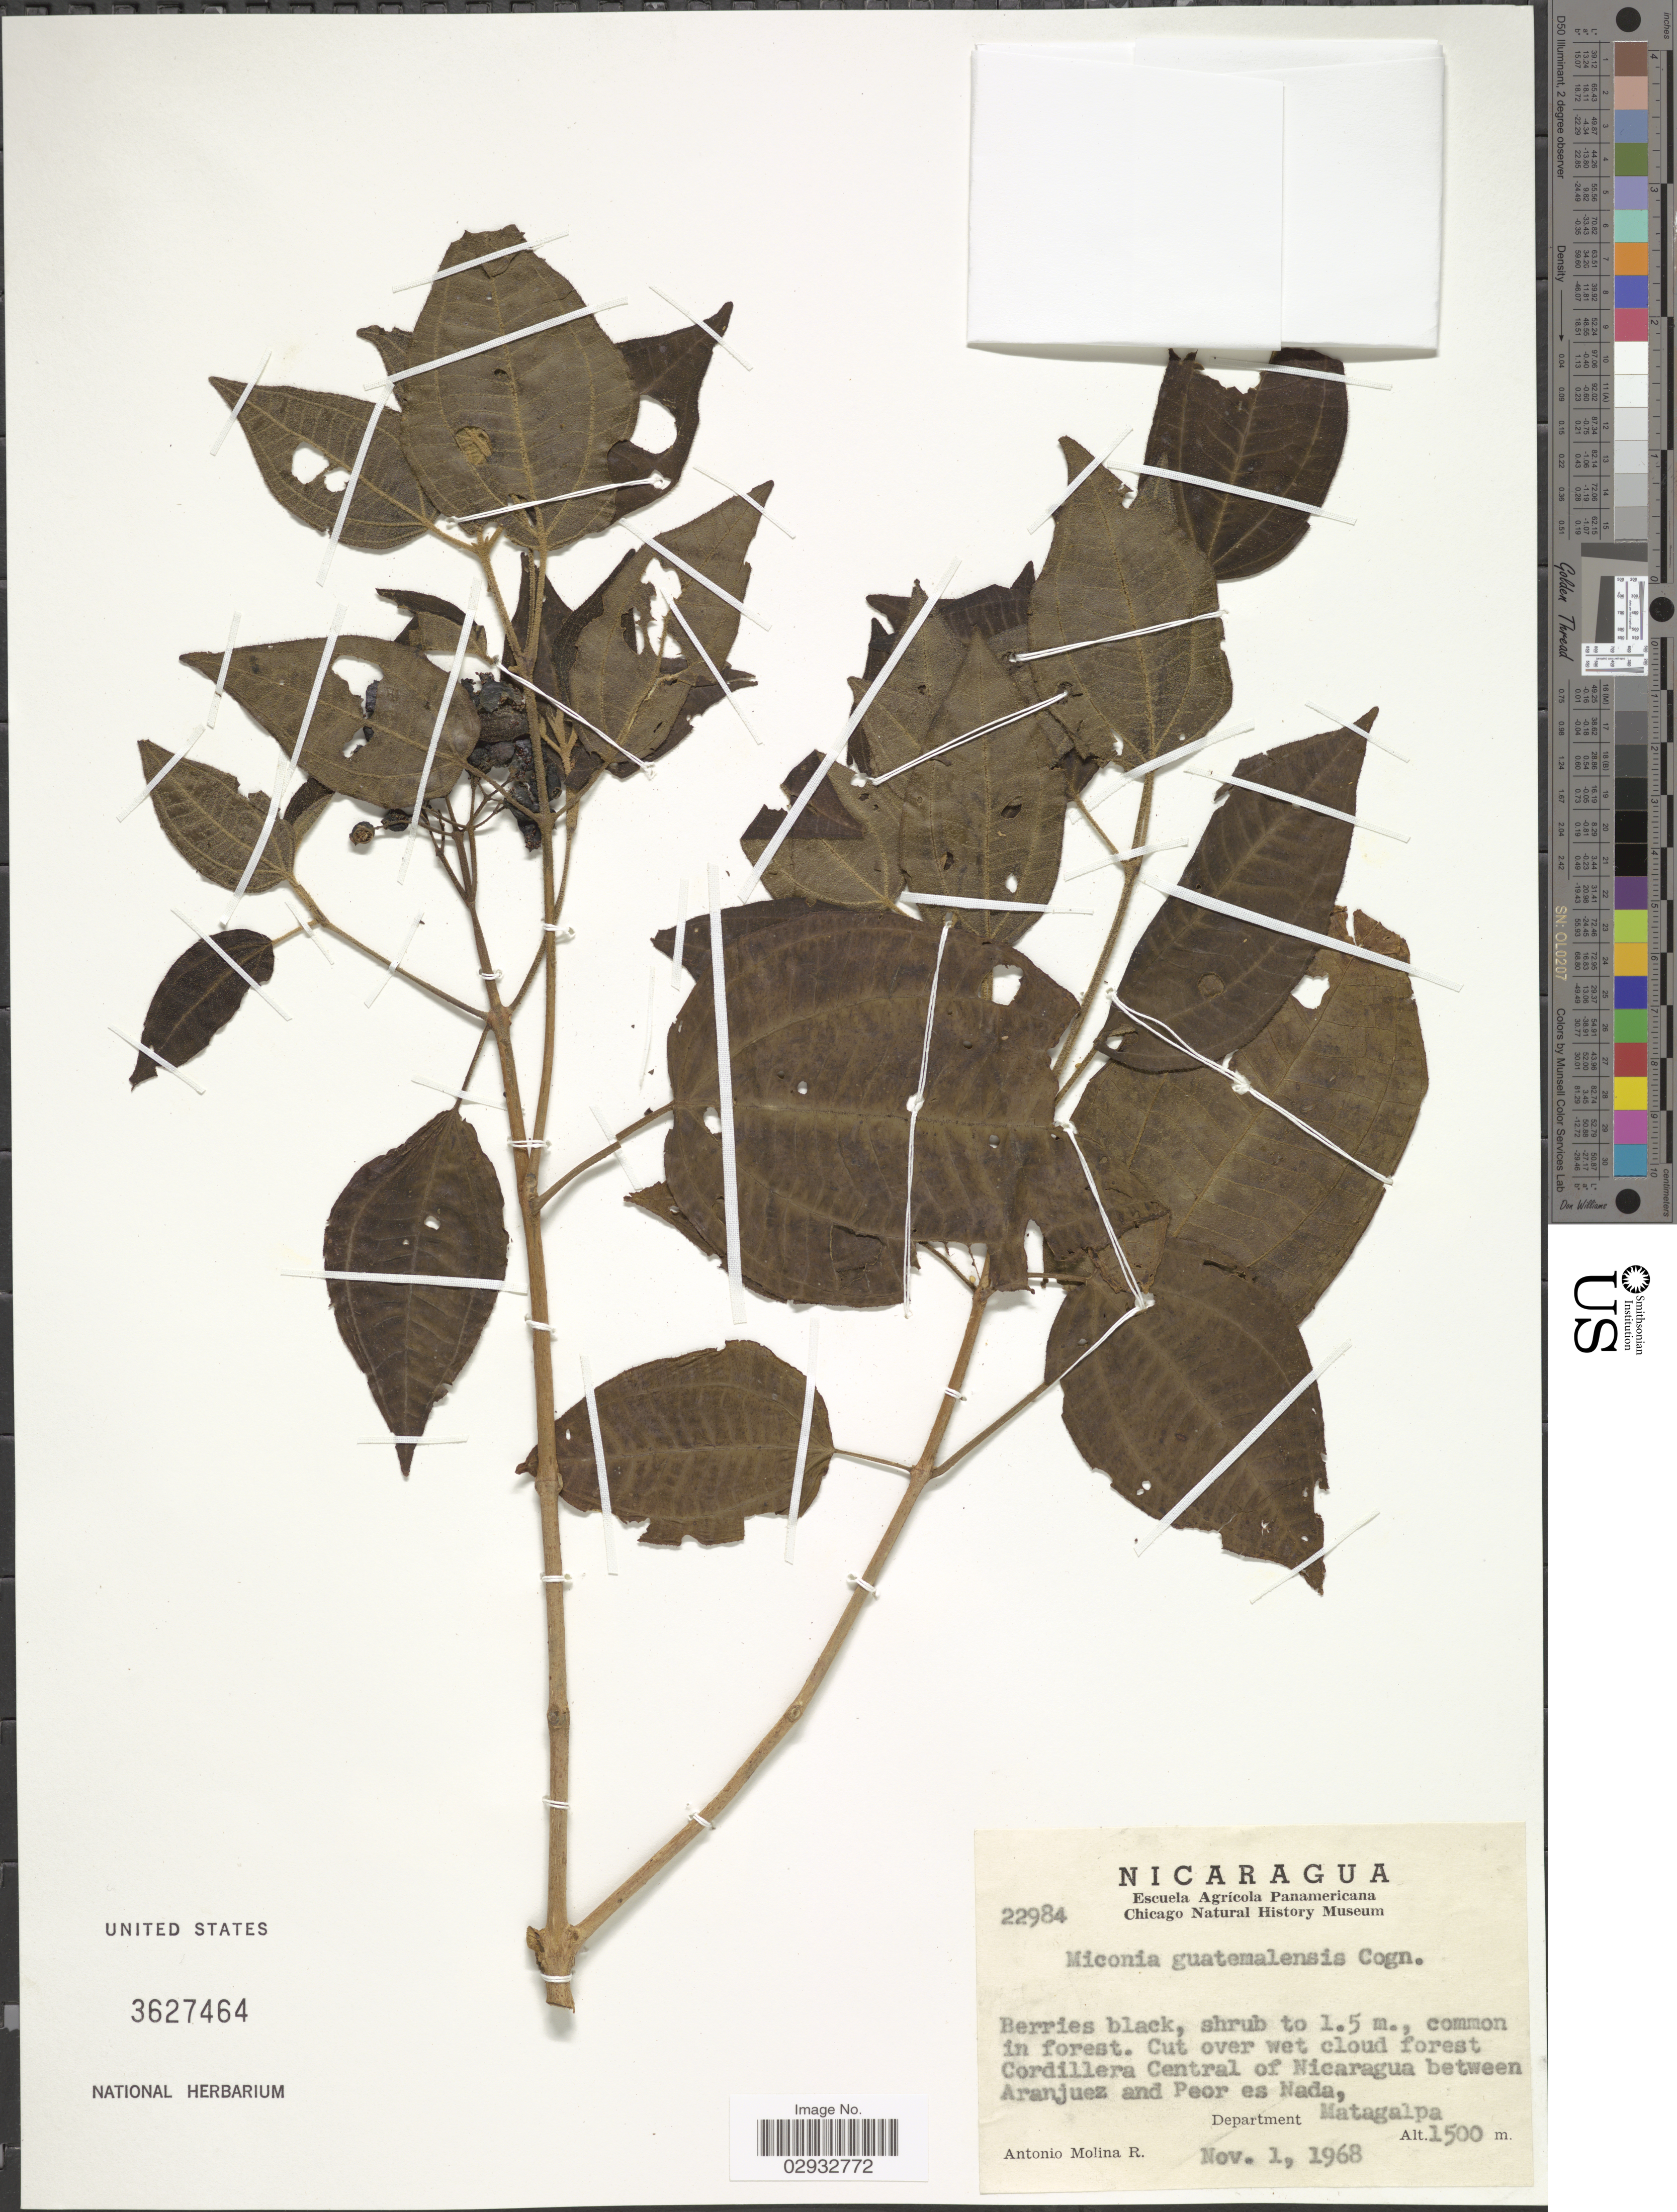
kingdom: Plantae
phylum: Tracheophyta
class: Magnoliopsida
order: Myrtales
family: Melastomataceae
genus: Miconia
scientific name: Miconia guatemalensis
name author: Cogn. in Donn. Sm.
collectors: A. Molina R.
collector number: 22984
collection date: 1968-11-01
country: Nicaragua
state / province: Matagalpa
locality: Cordillera Central of Nicaragua between Aranjuez and Peor es Nada, Department Matagalpa.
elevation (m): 1500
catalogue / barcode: US 3627464